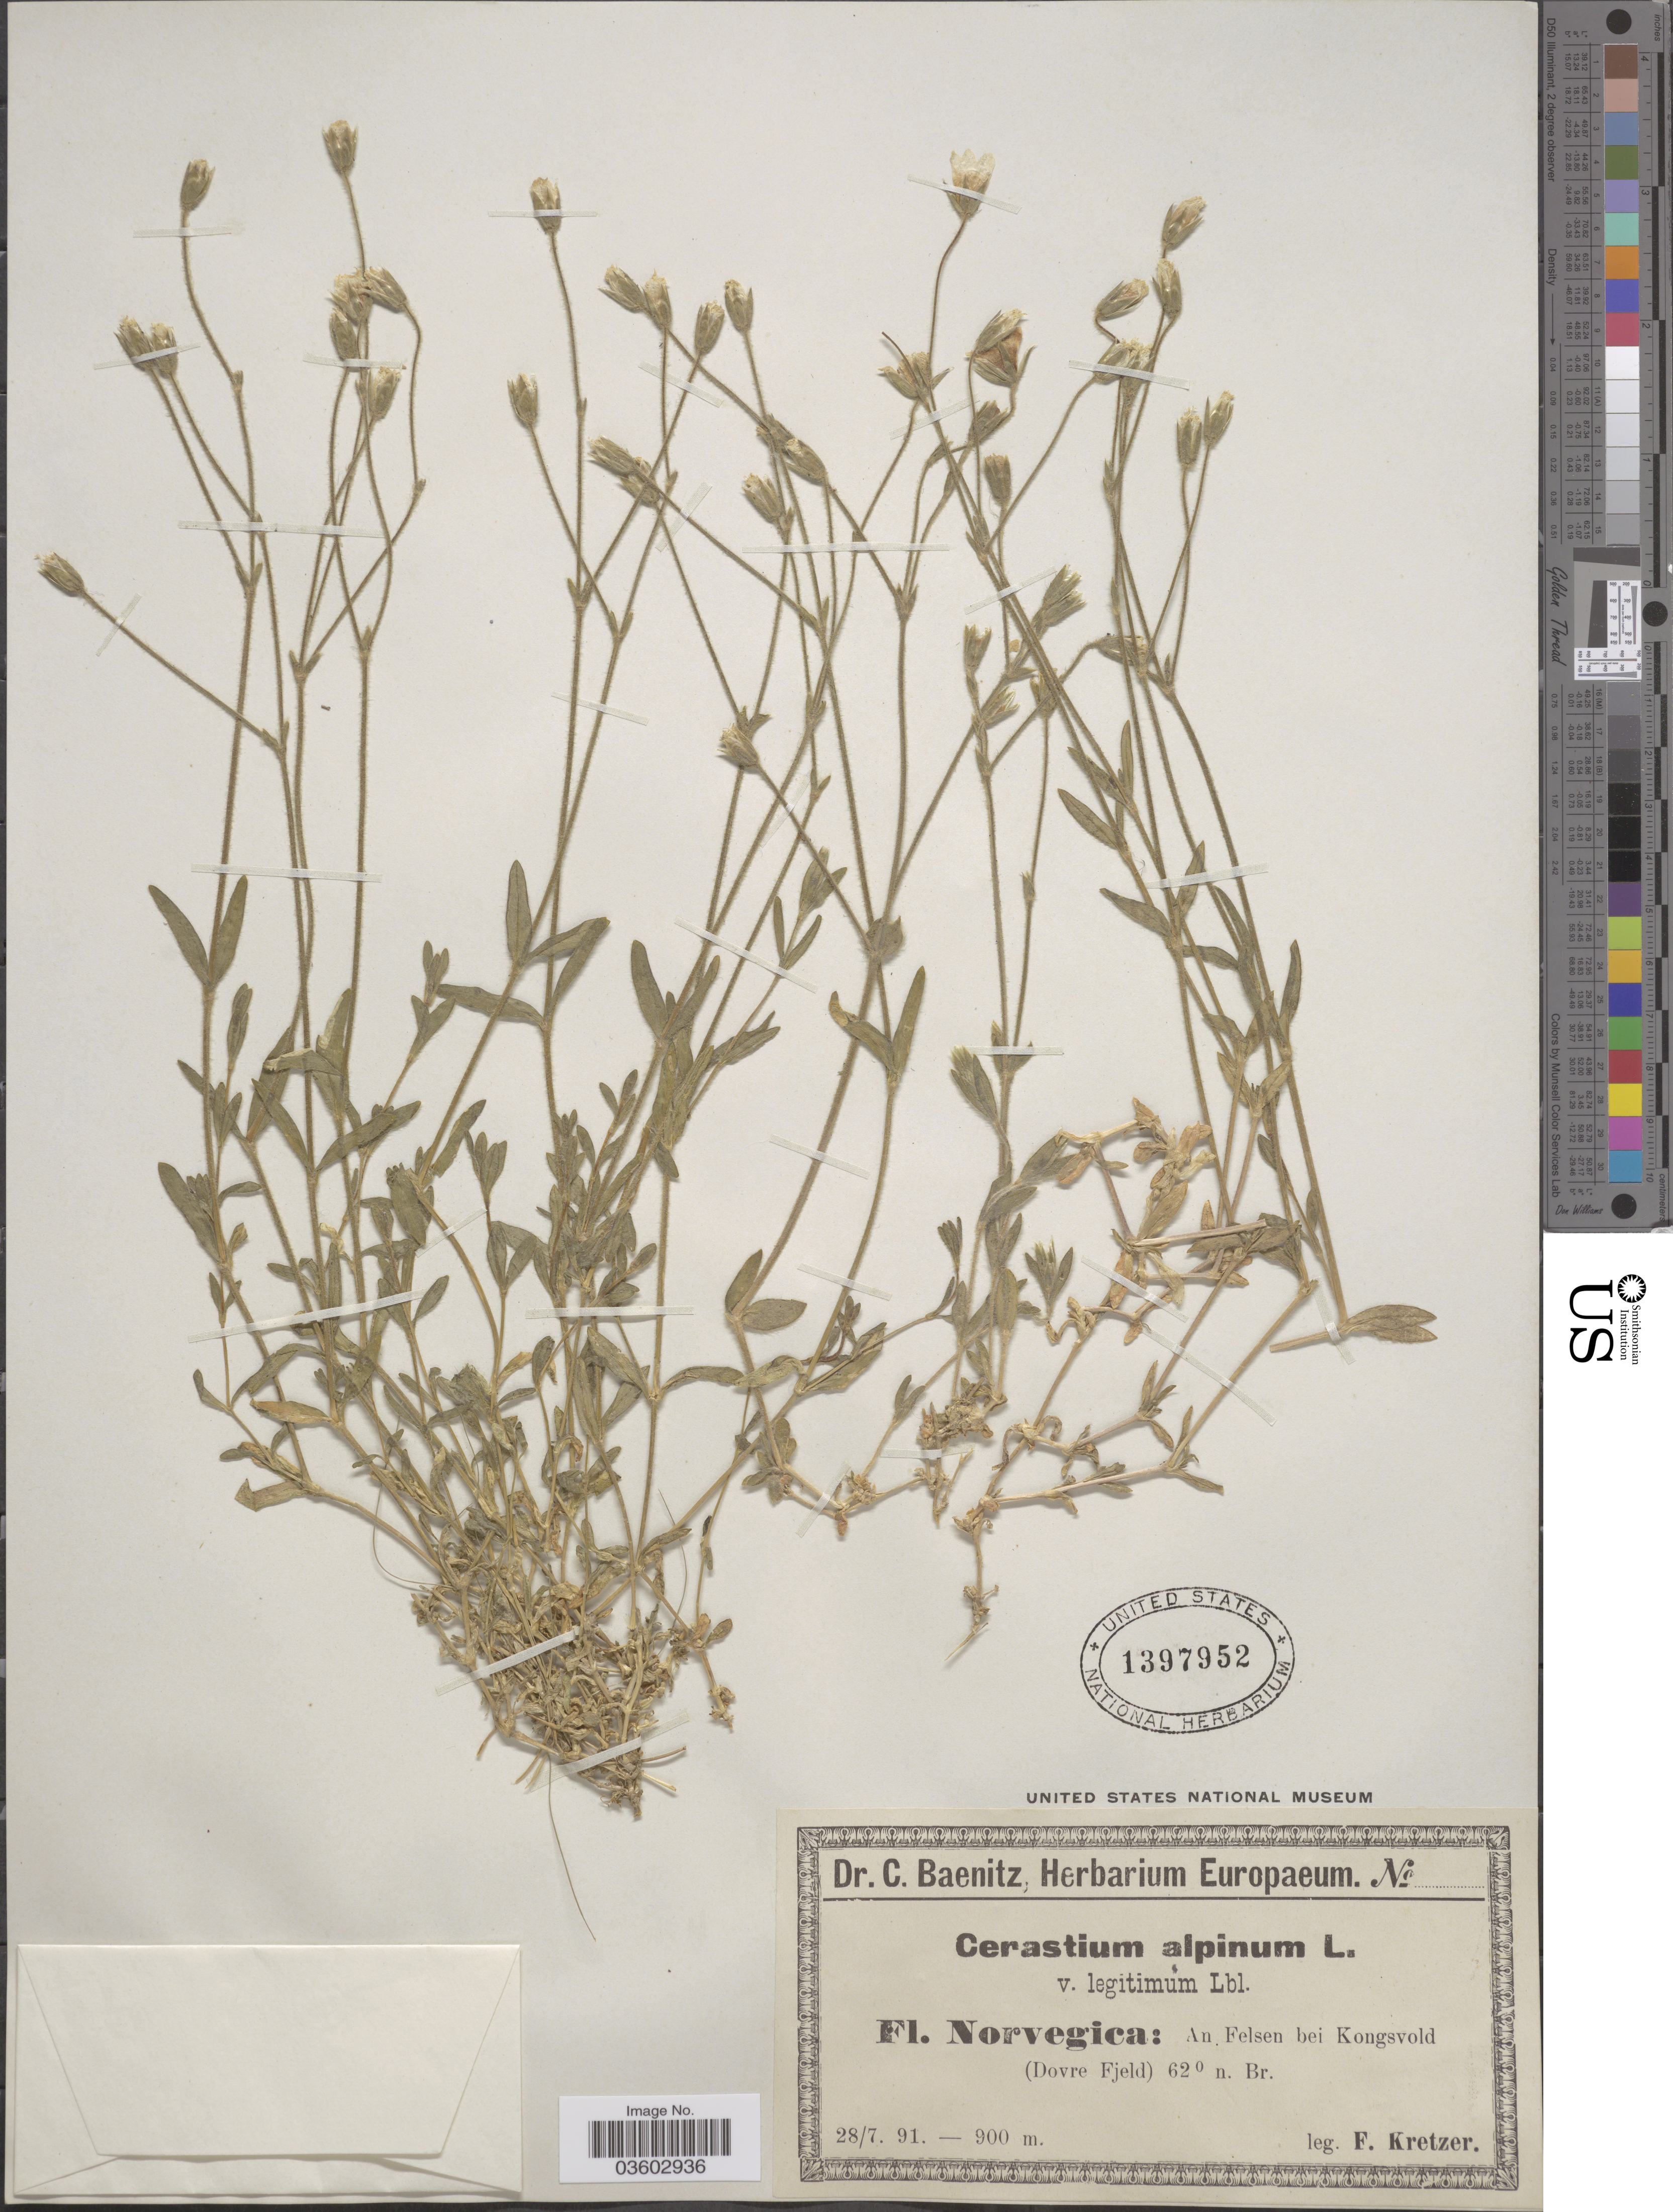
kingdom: Plantae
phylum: Tracheophyta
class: Magnoliopsida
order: Caryophyllales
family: Caryophyllaceae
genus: Cerastium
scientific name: Cerastium alpinum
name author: L.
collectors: F. Kretzer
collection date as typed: Transcribed d/m/y: 28/7/91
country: Norway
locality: Norvegica: An Felsen bei Kongsvold (Dovre Fjeld).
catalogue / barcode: US 1397952